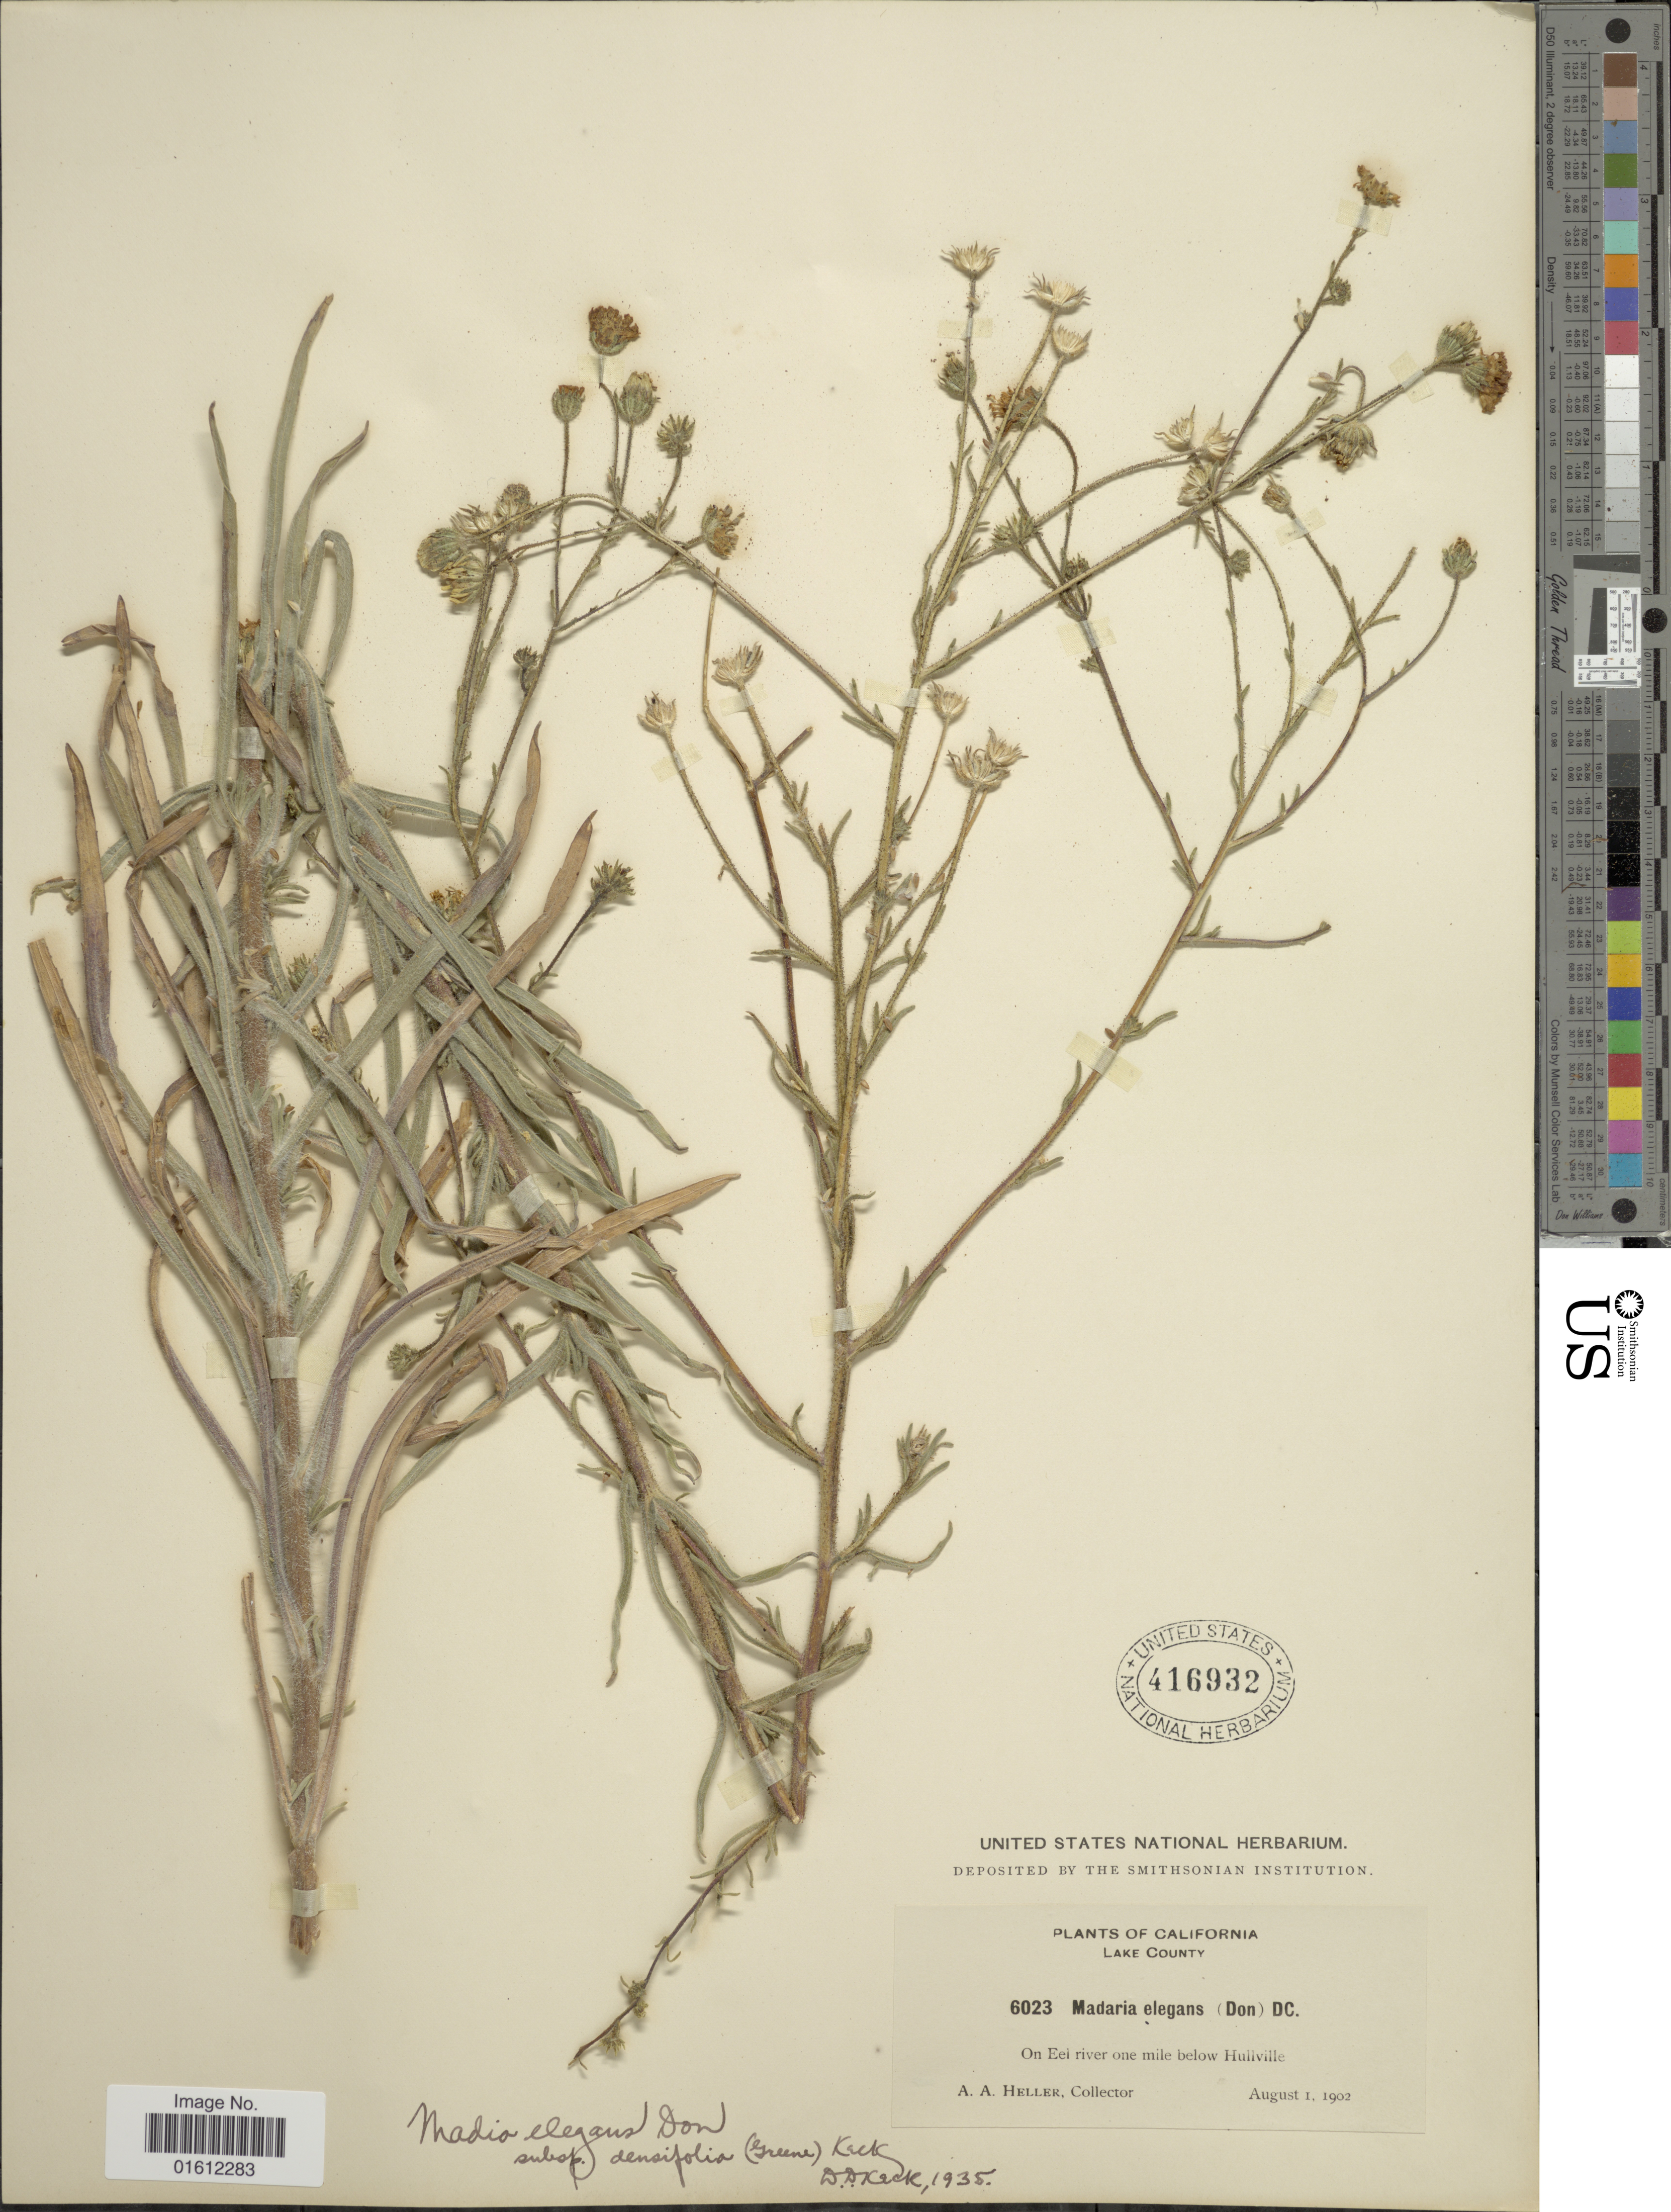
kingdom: Plantae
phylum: Tracheophyta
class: Magnoliopsida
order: Asterales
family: Asteraceae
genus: Madia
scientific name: Madia elegans subsp. densifolia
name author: (Greene) D.D. Keck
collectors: A. A. Heller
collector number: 623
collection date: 1902-08-01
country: United States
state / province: California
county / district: Lake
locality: Lake County, On Eei river one mile below Hullville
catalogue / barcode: US 416932